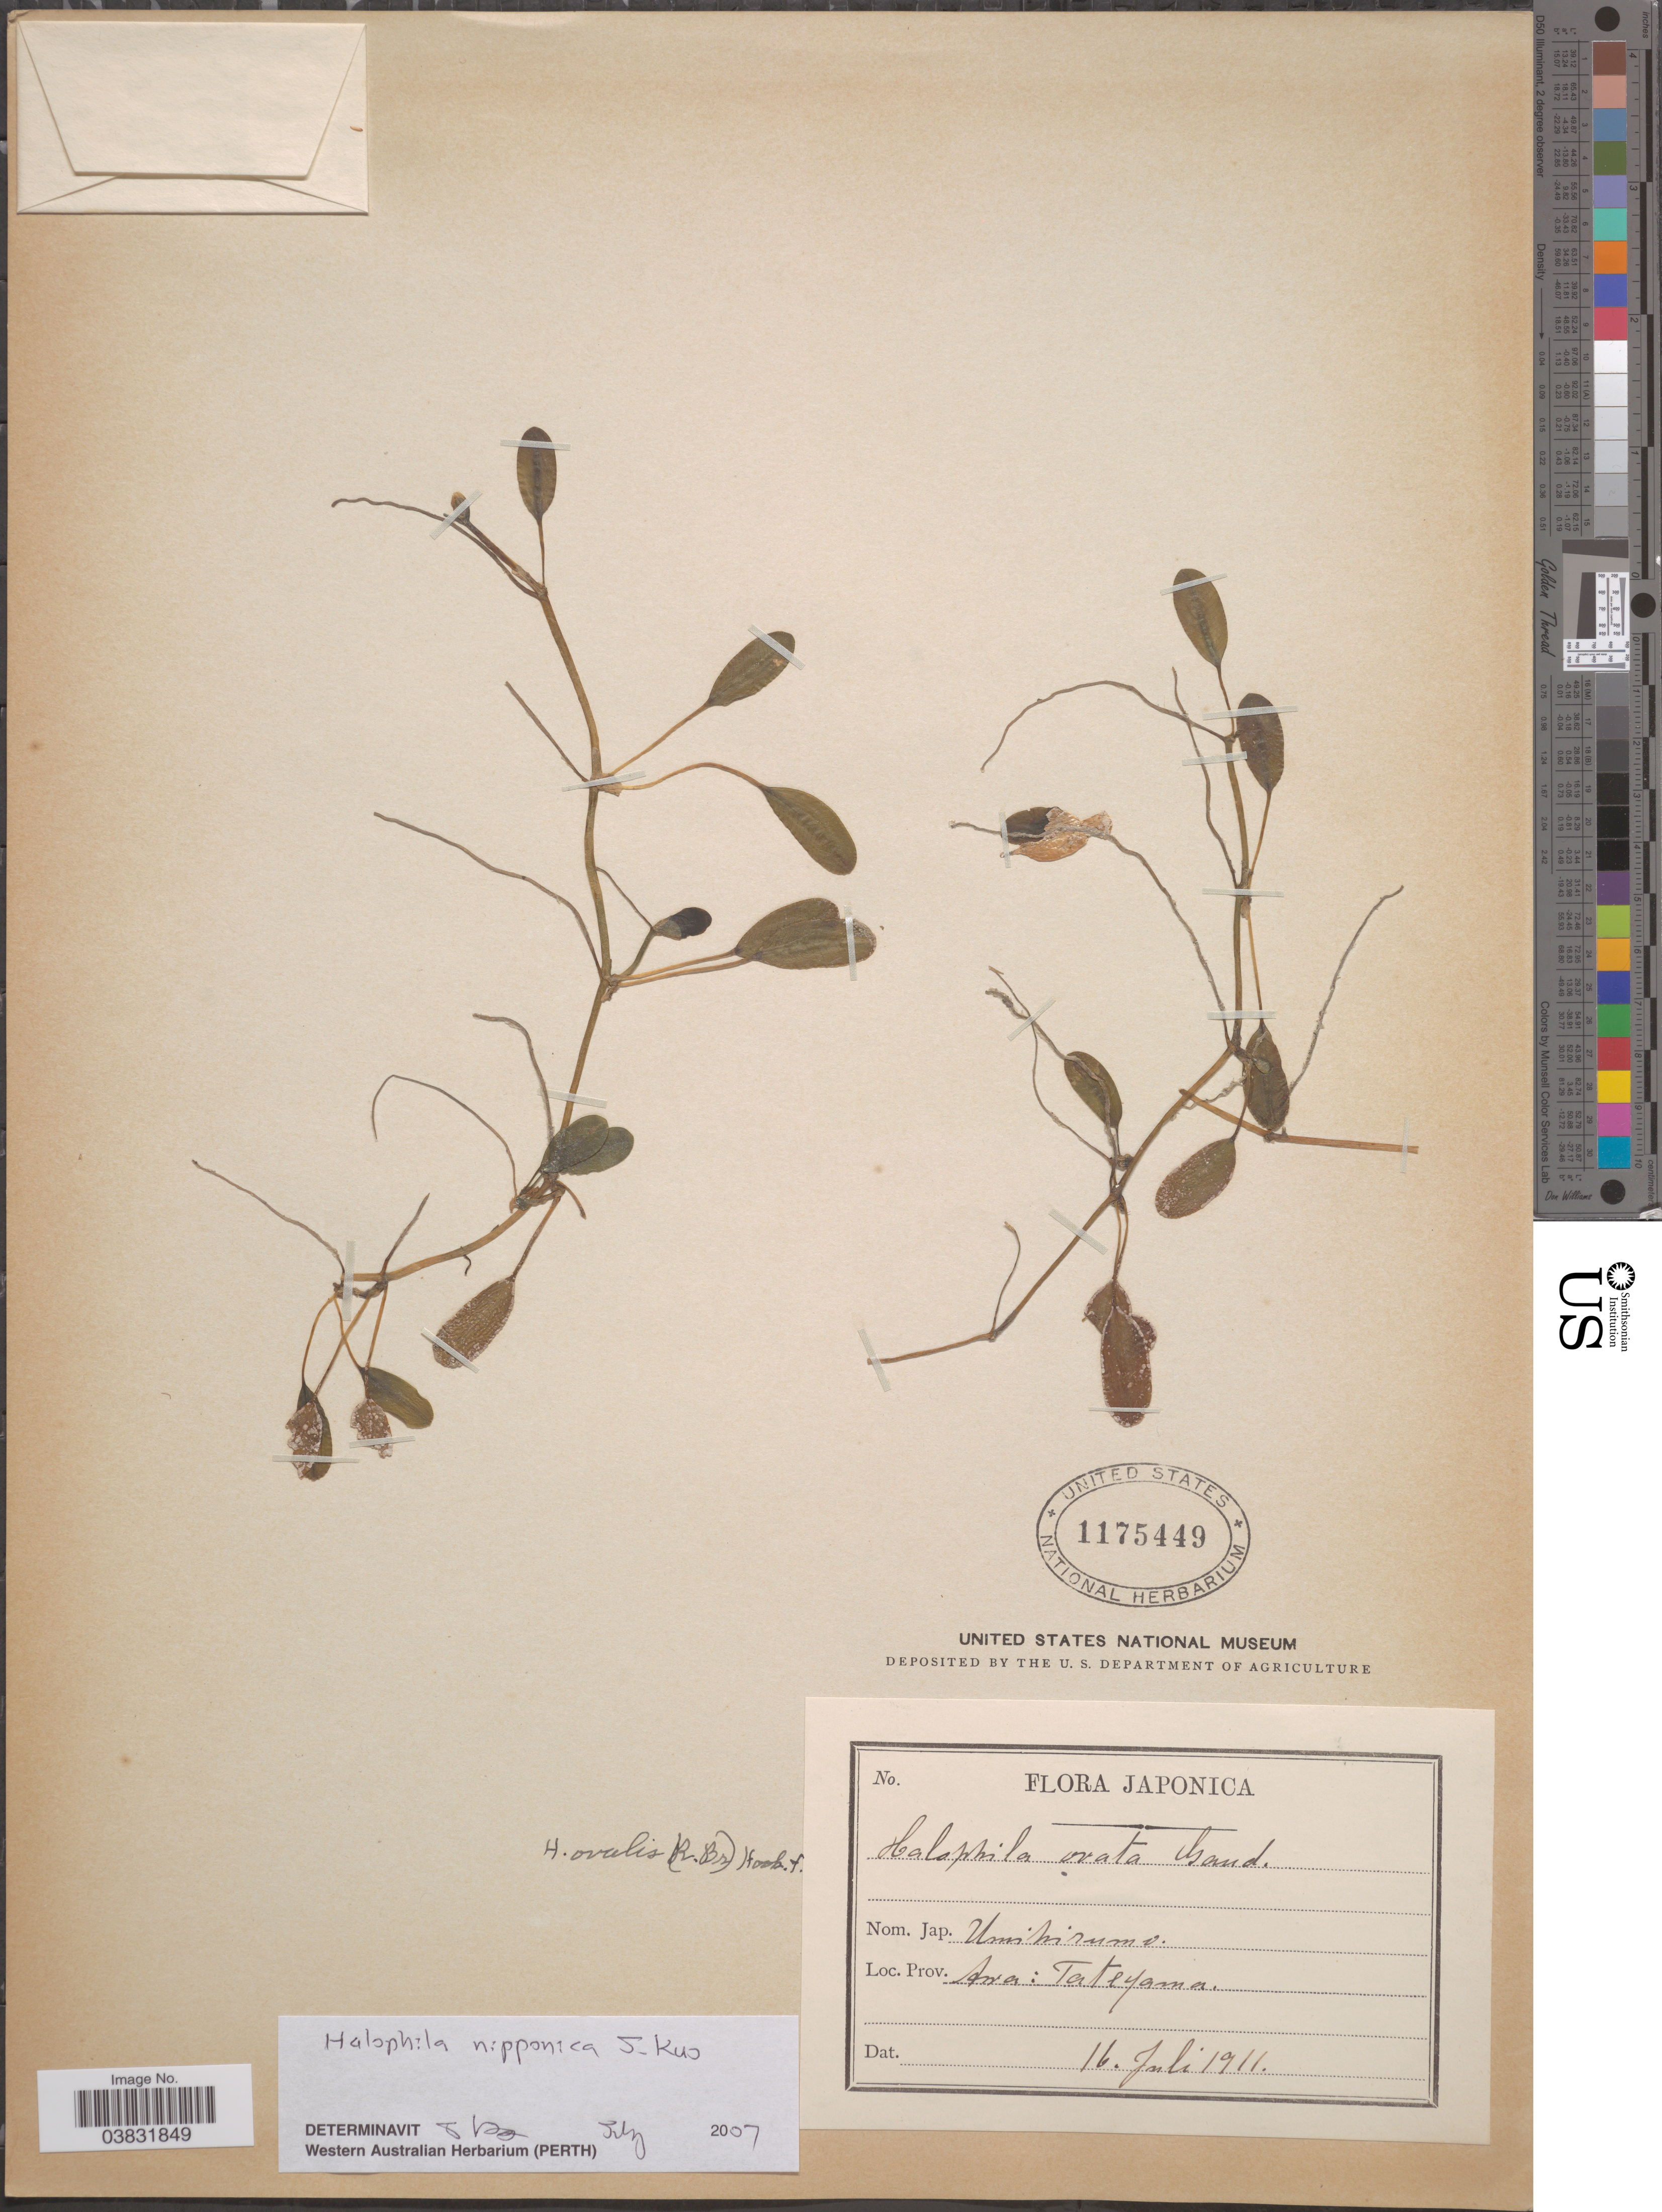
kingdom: Plantae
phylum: Tracheophyta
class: Liliopsida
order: Alismatales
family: Hydrocharitaceae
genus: Halophila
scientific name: Halophila nipponica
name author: J. Kuo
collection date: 1911-07-16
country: Japan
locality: Awa: Tateyama.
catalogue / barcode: US 1175449